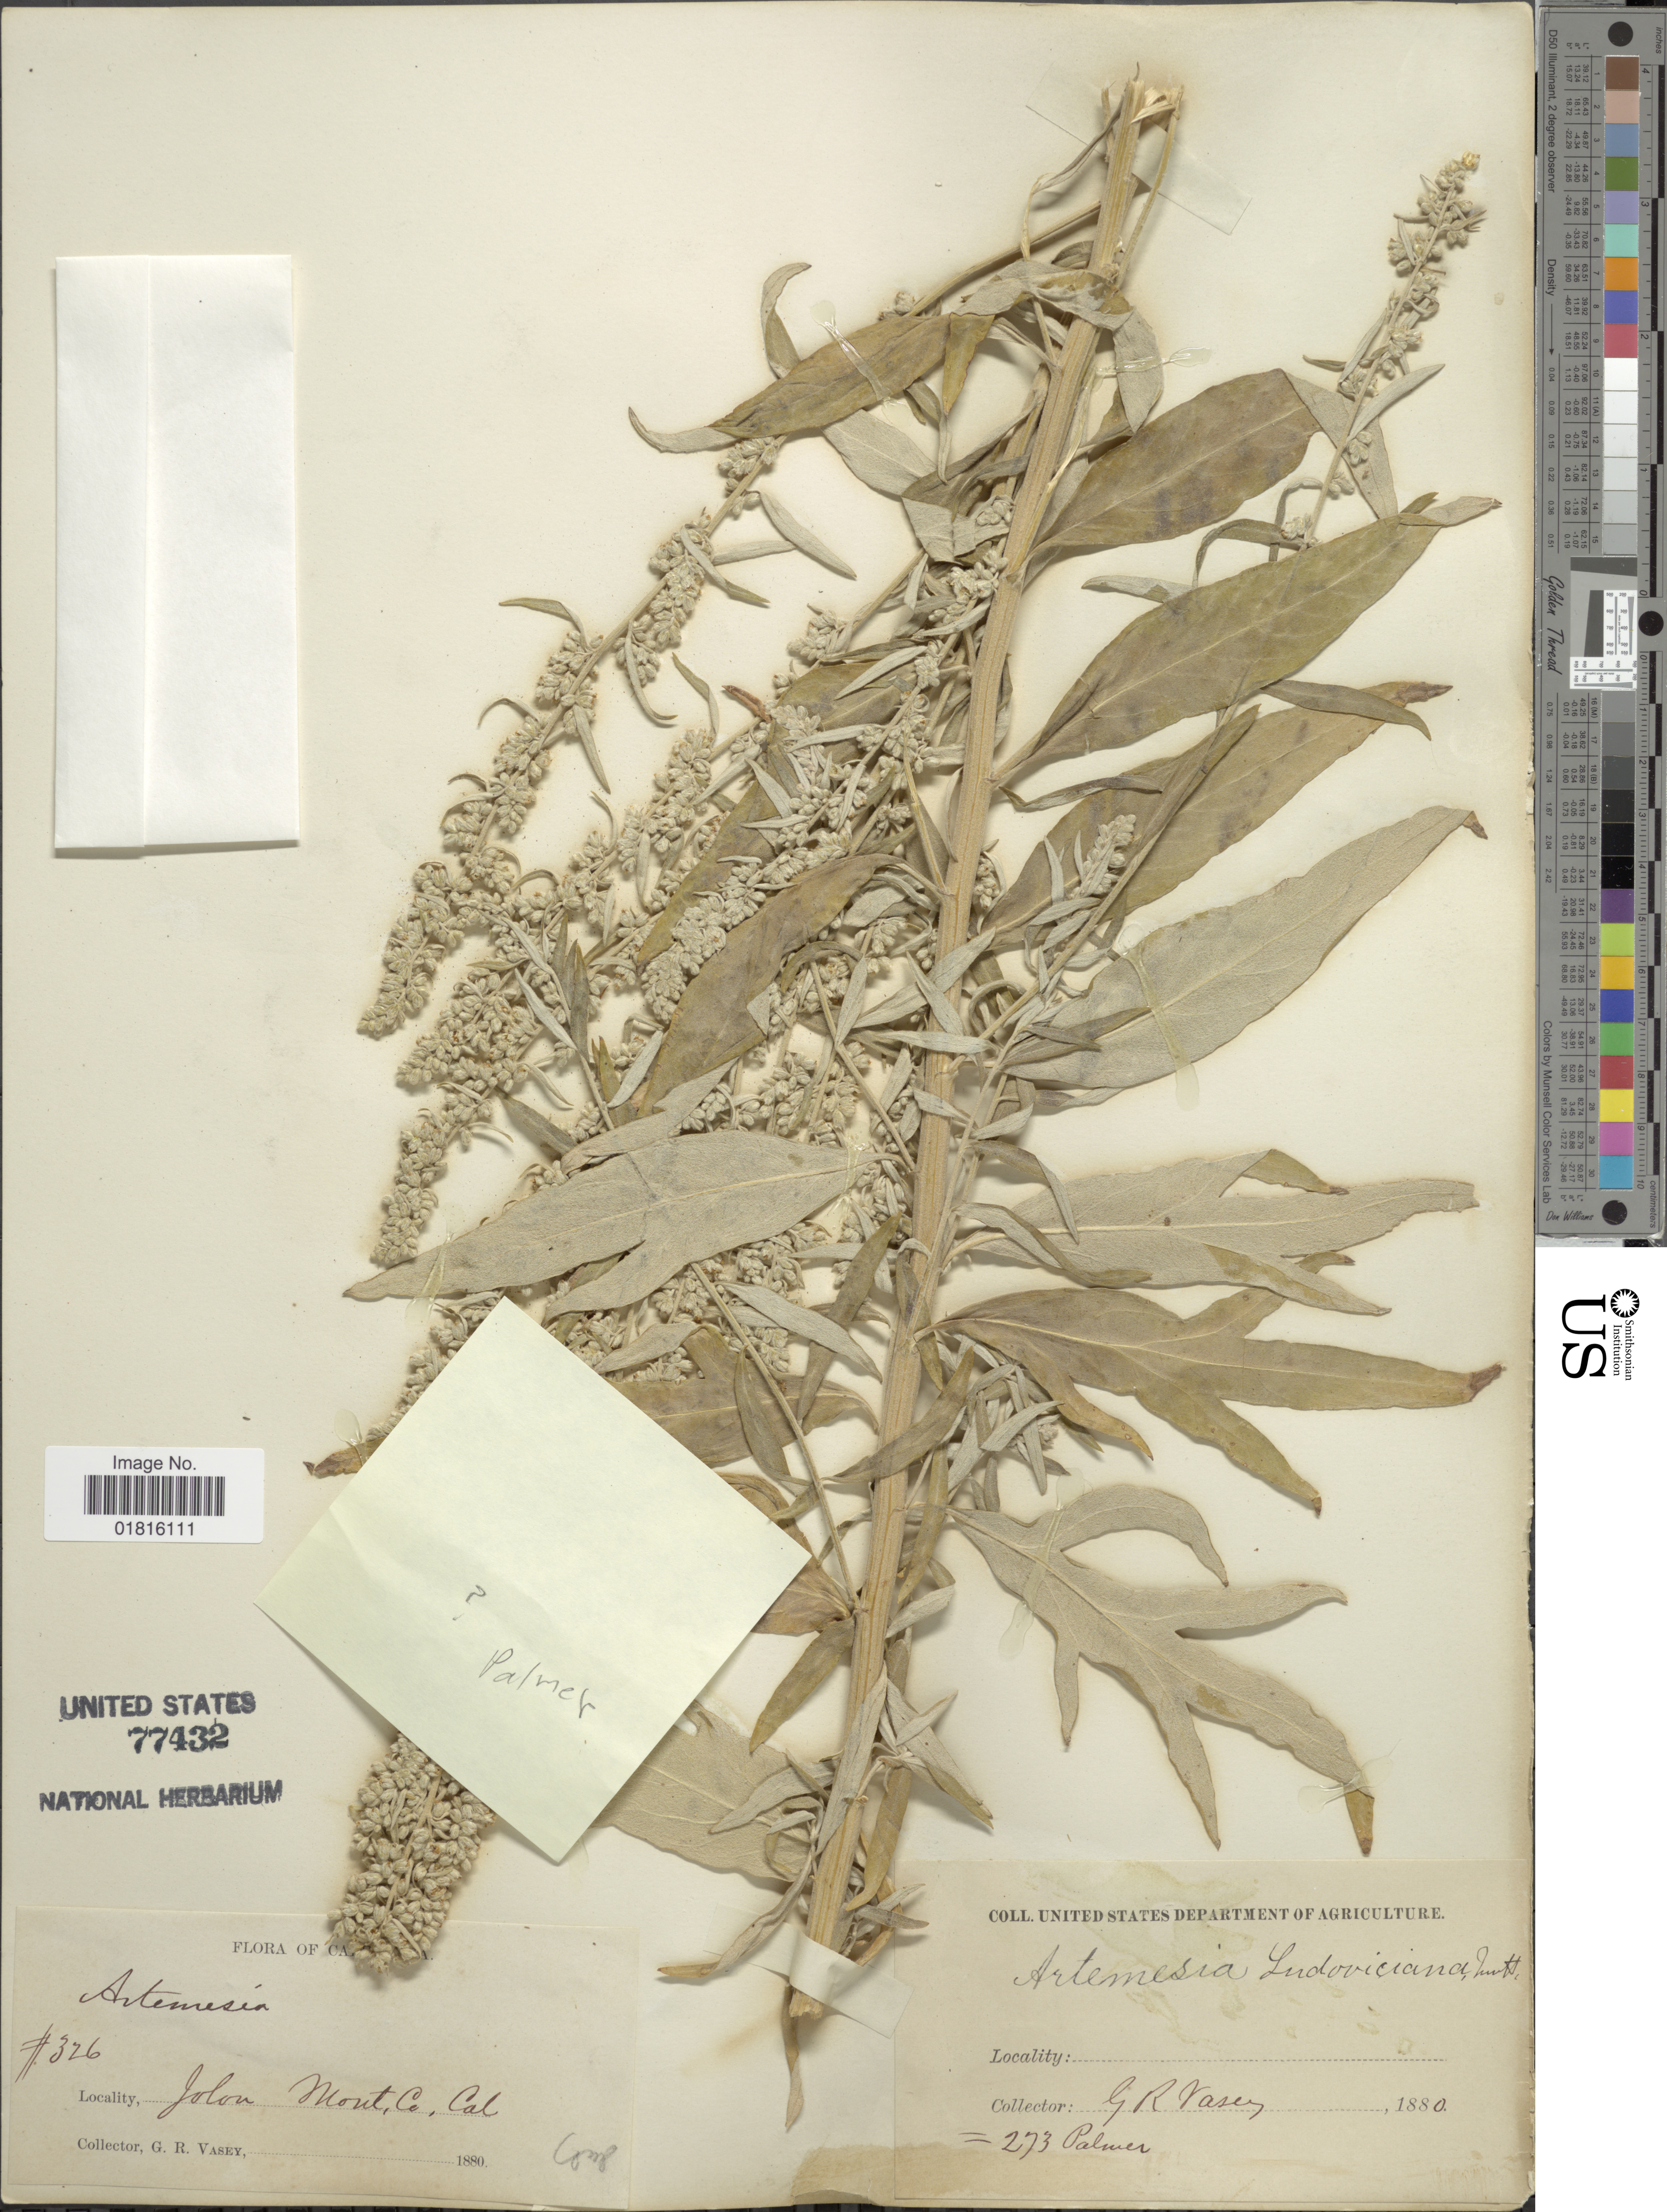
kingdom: Plantae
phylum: Tracheophyta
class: Magnoliopsida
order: Asterales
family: Asteraceae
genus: Artemisia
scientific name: Artemisia ludoviciana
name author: Nutt.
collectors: G. R. Vasey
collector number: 326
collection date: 1880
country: United States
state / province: California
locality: Jolon Mont Co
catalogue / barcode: US 77432